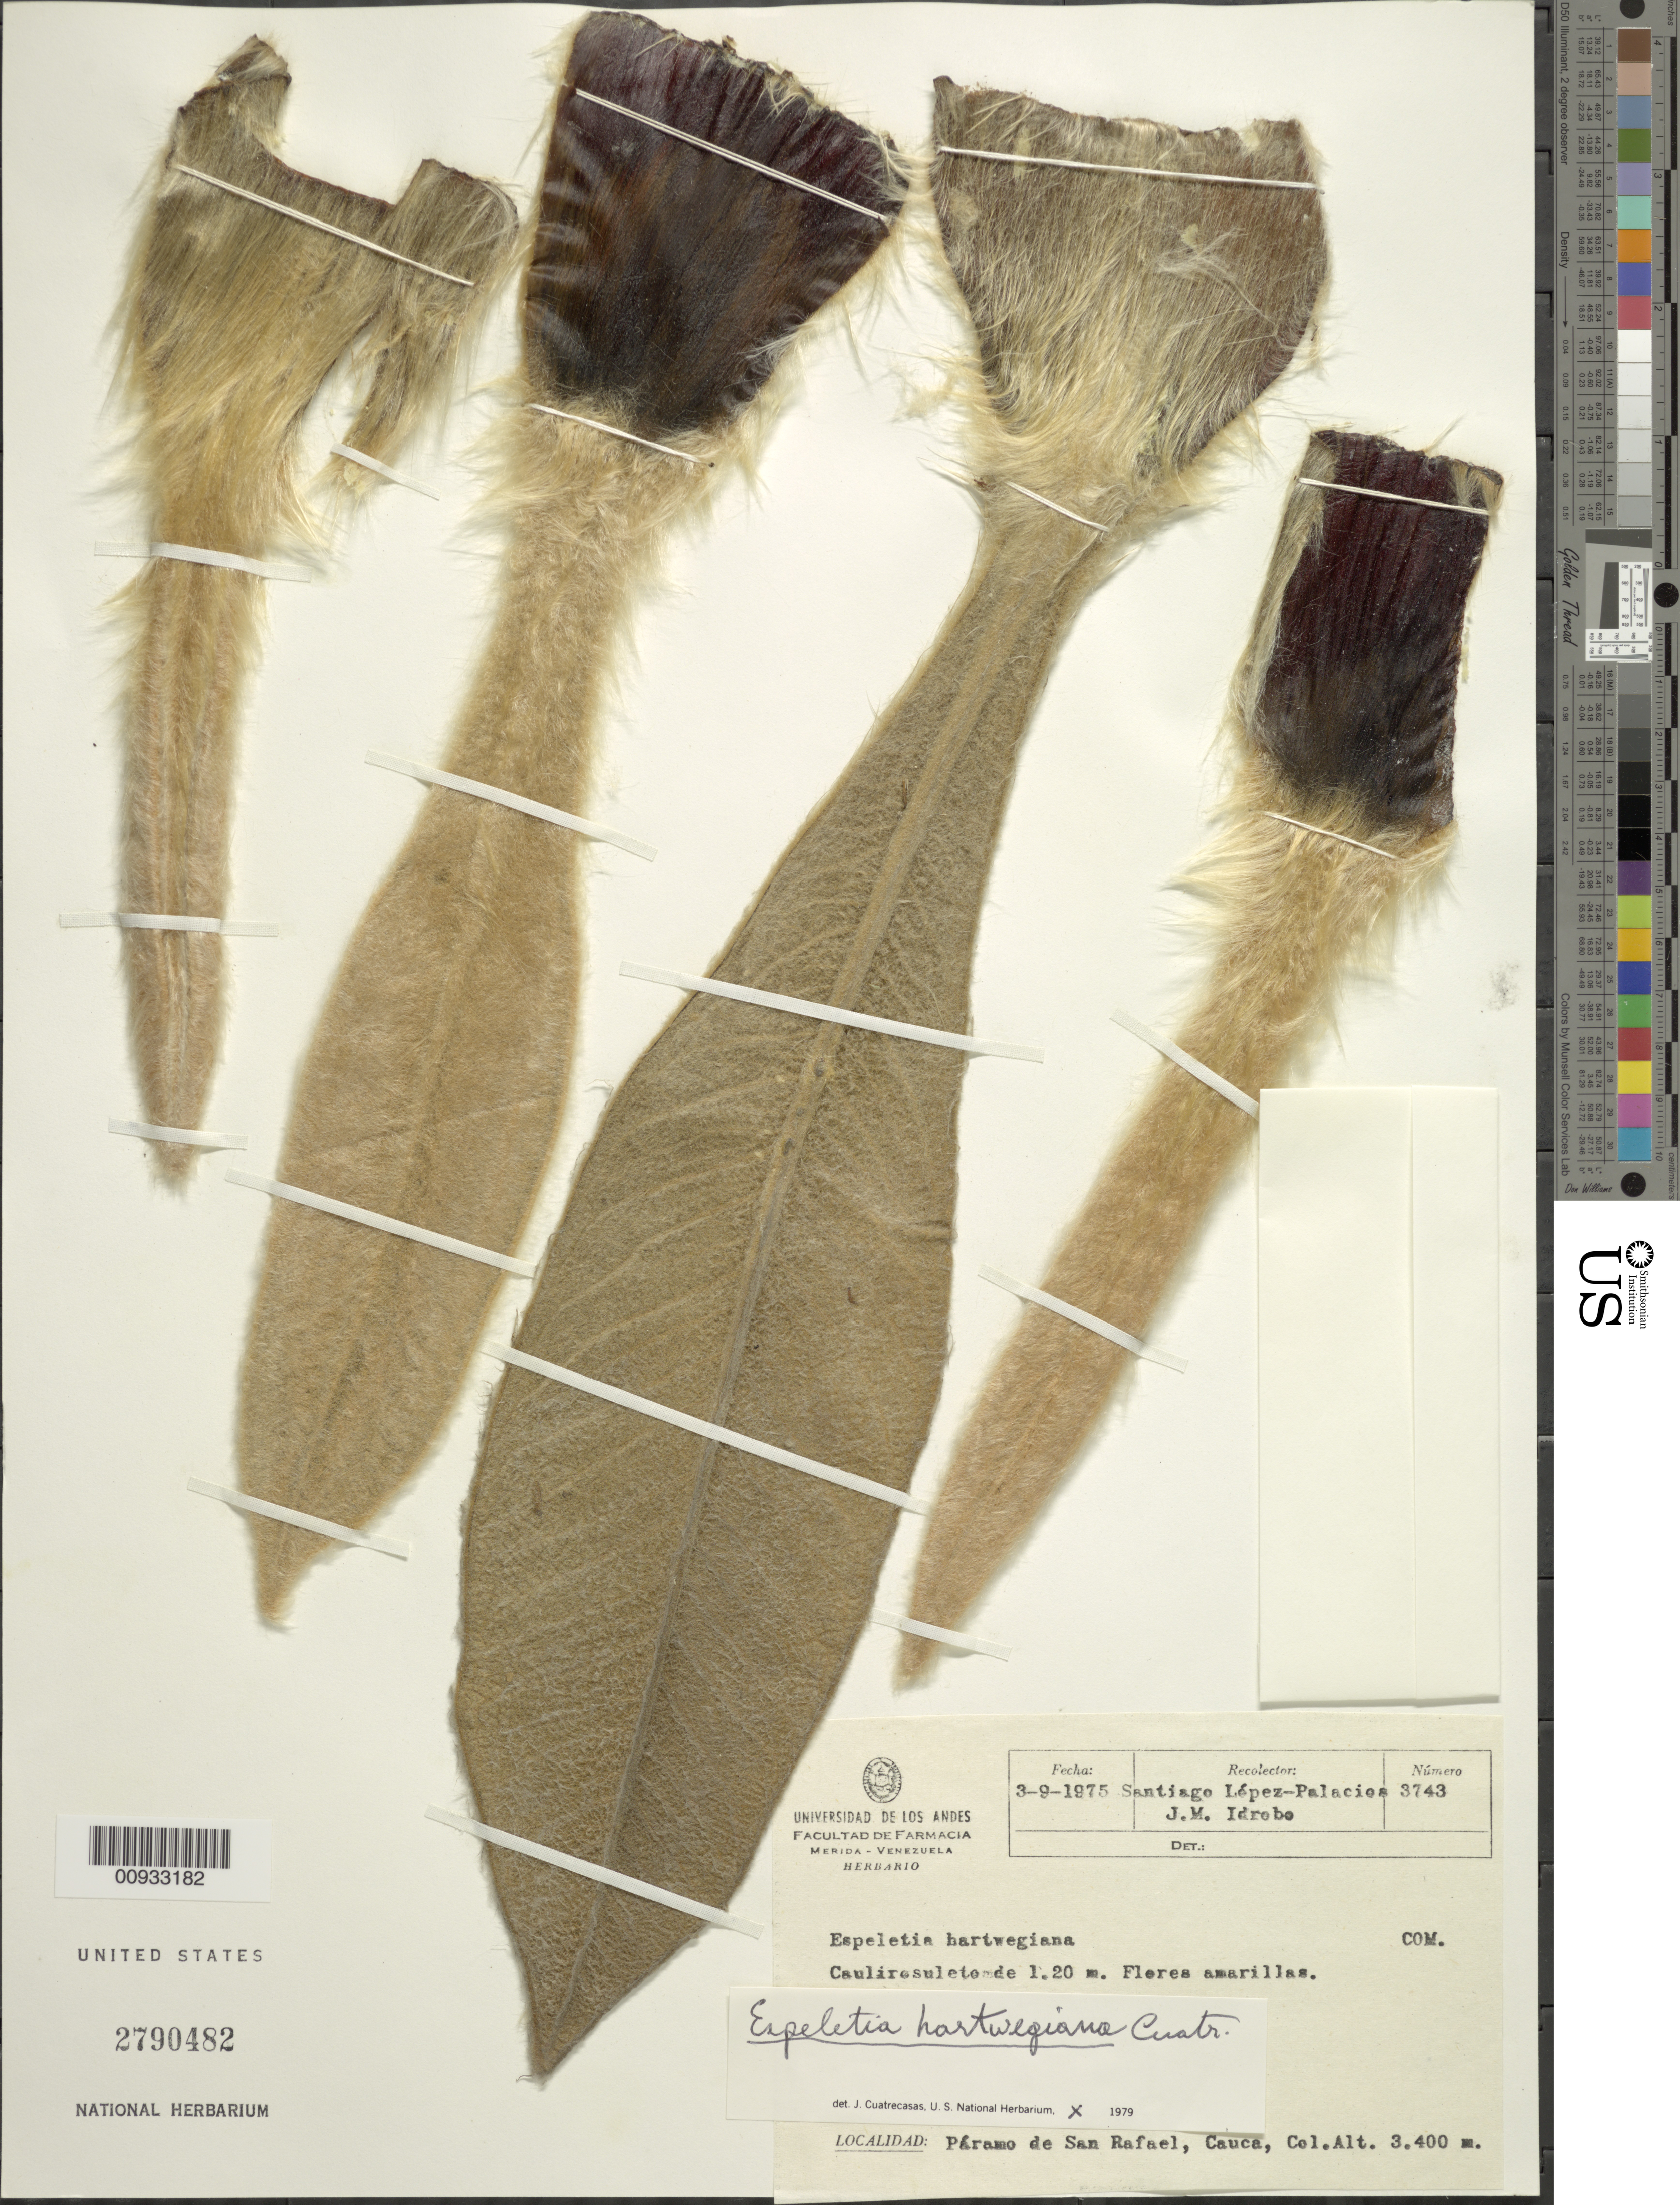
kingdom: Plantae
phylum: Tracheophyta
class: Magnoliopsida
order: Asterales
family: Asteraceae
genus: Espeletia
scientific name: Espeletia hartwegiana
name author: Sch. Bip. ex Cuatrec.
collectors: S. López-Palacios & J. M. Idrobo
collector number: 3743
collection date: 1975-09-03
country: Colombia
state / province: Cauca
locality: Paramo de San Rafael.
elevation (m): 3400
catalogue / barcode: US 2790482